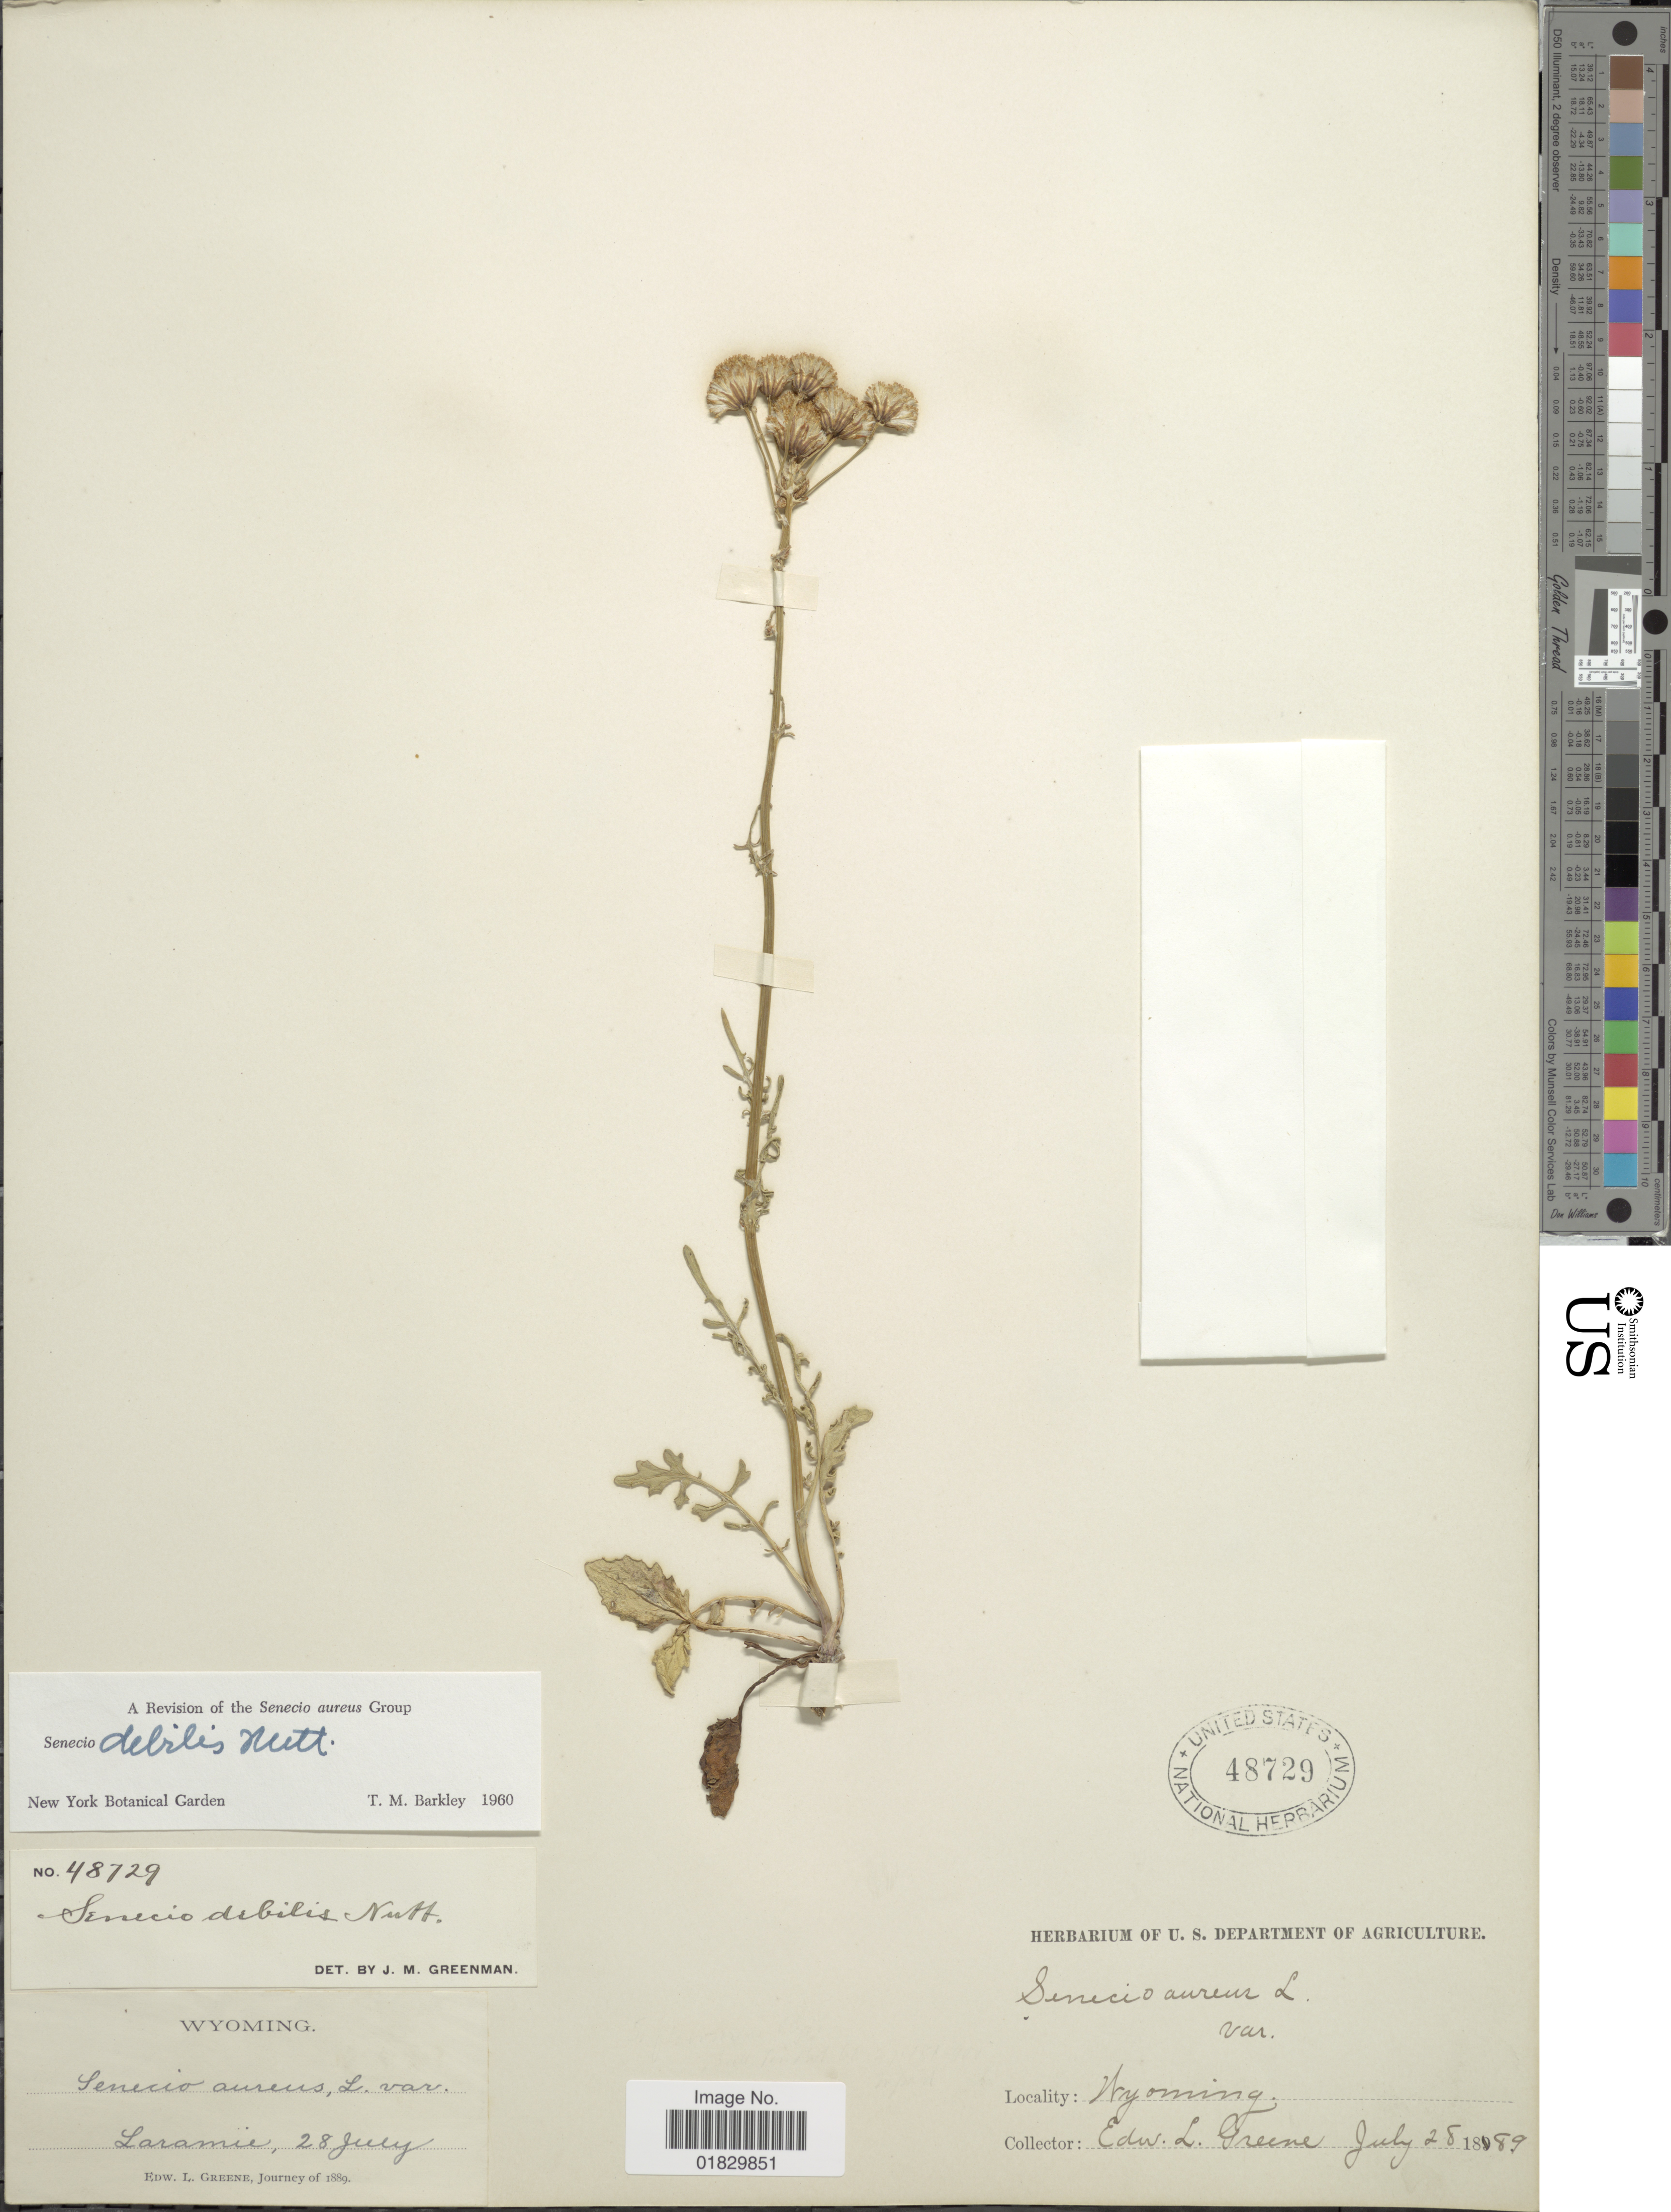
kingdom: Plantae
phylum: Tracheophyta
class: Magnoliopsida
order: Asterales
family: Asteraceae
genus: Packera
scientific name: Packera debilis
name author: (Nutt.) W.A. Weber & Á. Löve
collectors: E. L. Greene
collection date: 1889-07-28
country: United States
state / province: Wyoming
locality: Laramie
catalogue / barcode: US 48729